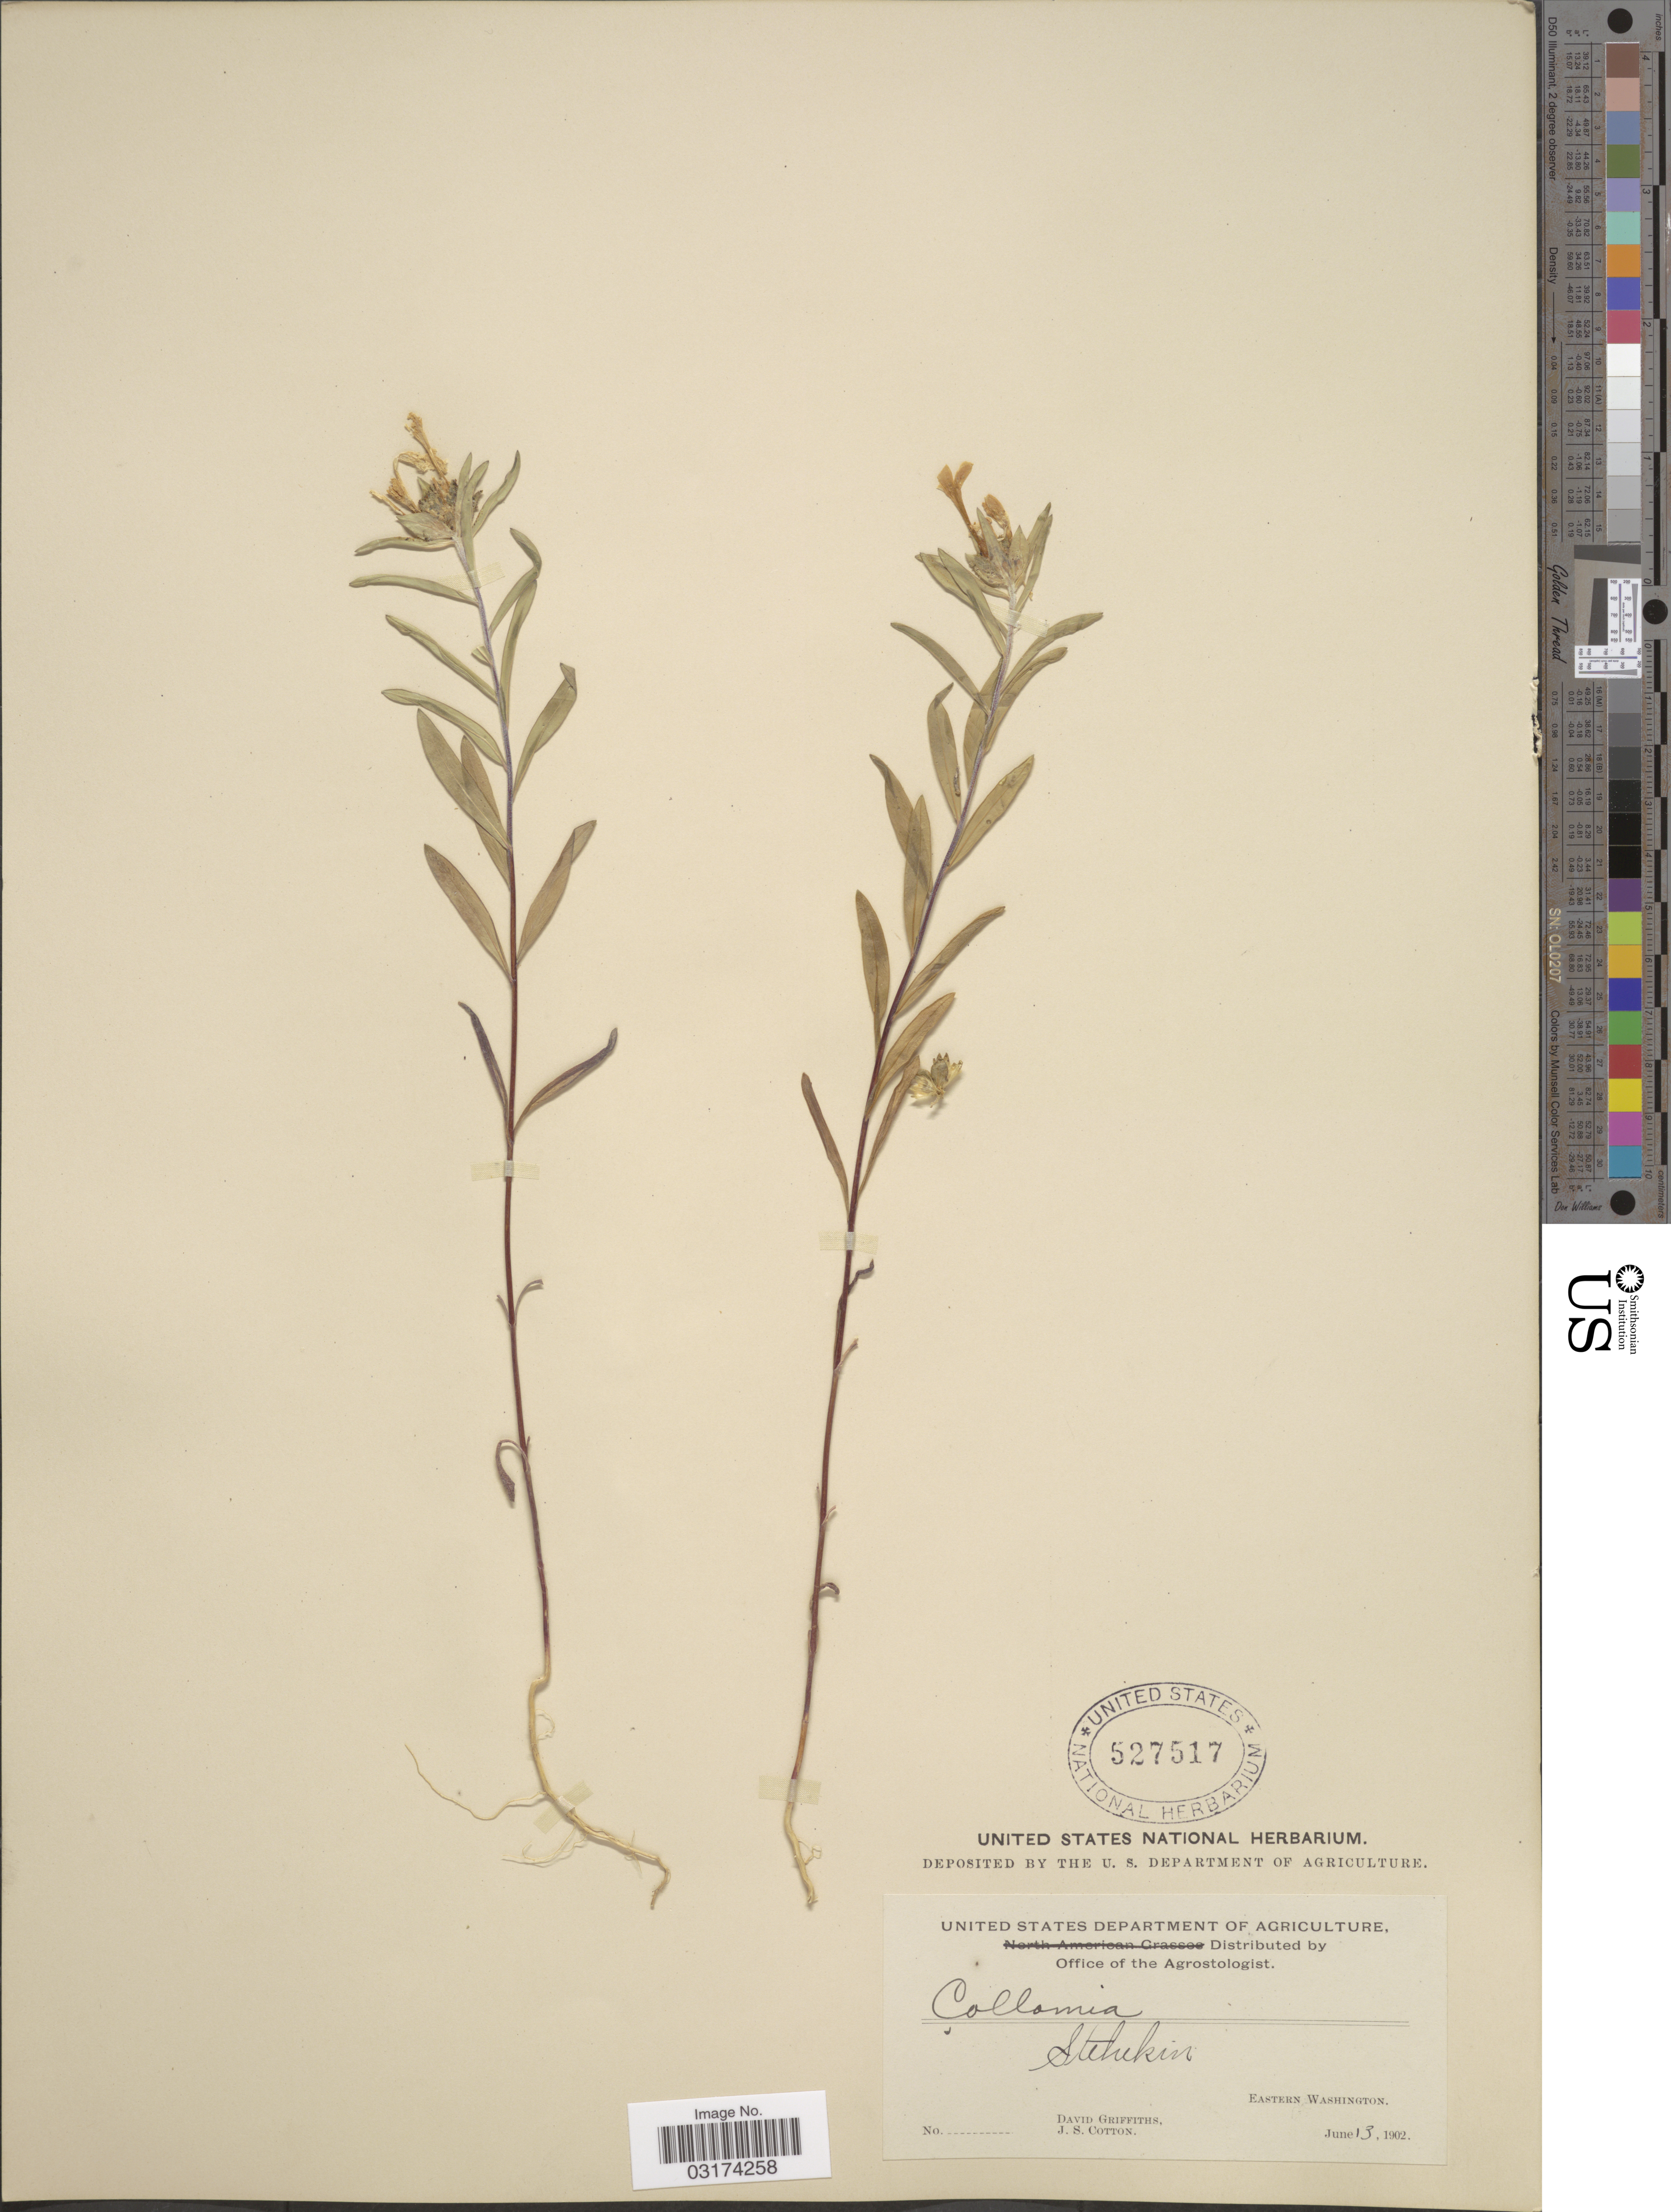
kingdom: Plantae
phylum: Tracheophyta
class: Magnoliopsida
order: Ericales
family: Polemoniaceae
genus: Collomia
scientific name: Collomia grandiflora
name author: Douglas ex Lindl.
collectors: D. Griffiths & J. S. Cotton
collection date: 1902-06-13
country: United States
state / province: Washington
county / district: Chelan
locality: Eastern Washington. Stehekin.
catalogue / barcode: US 527517